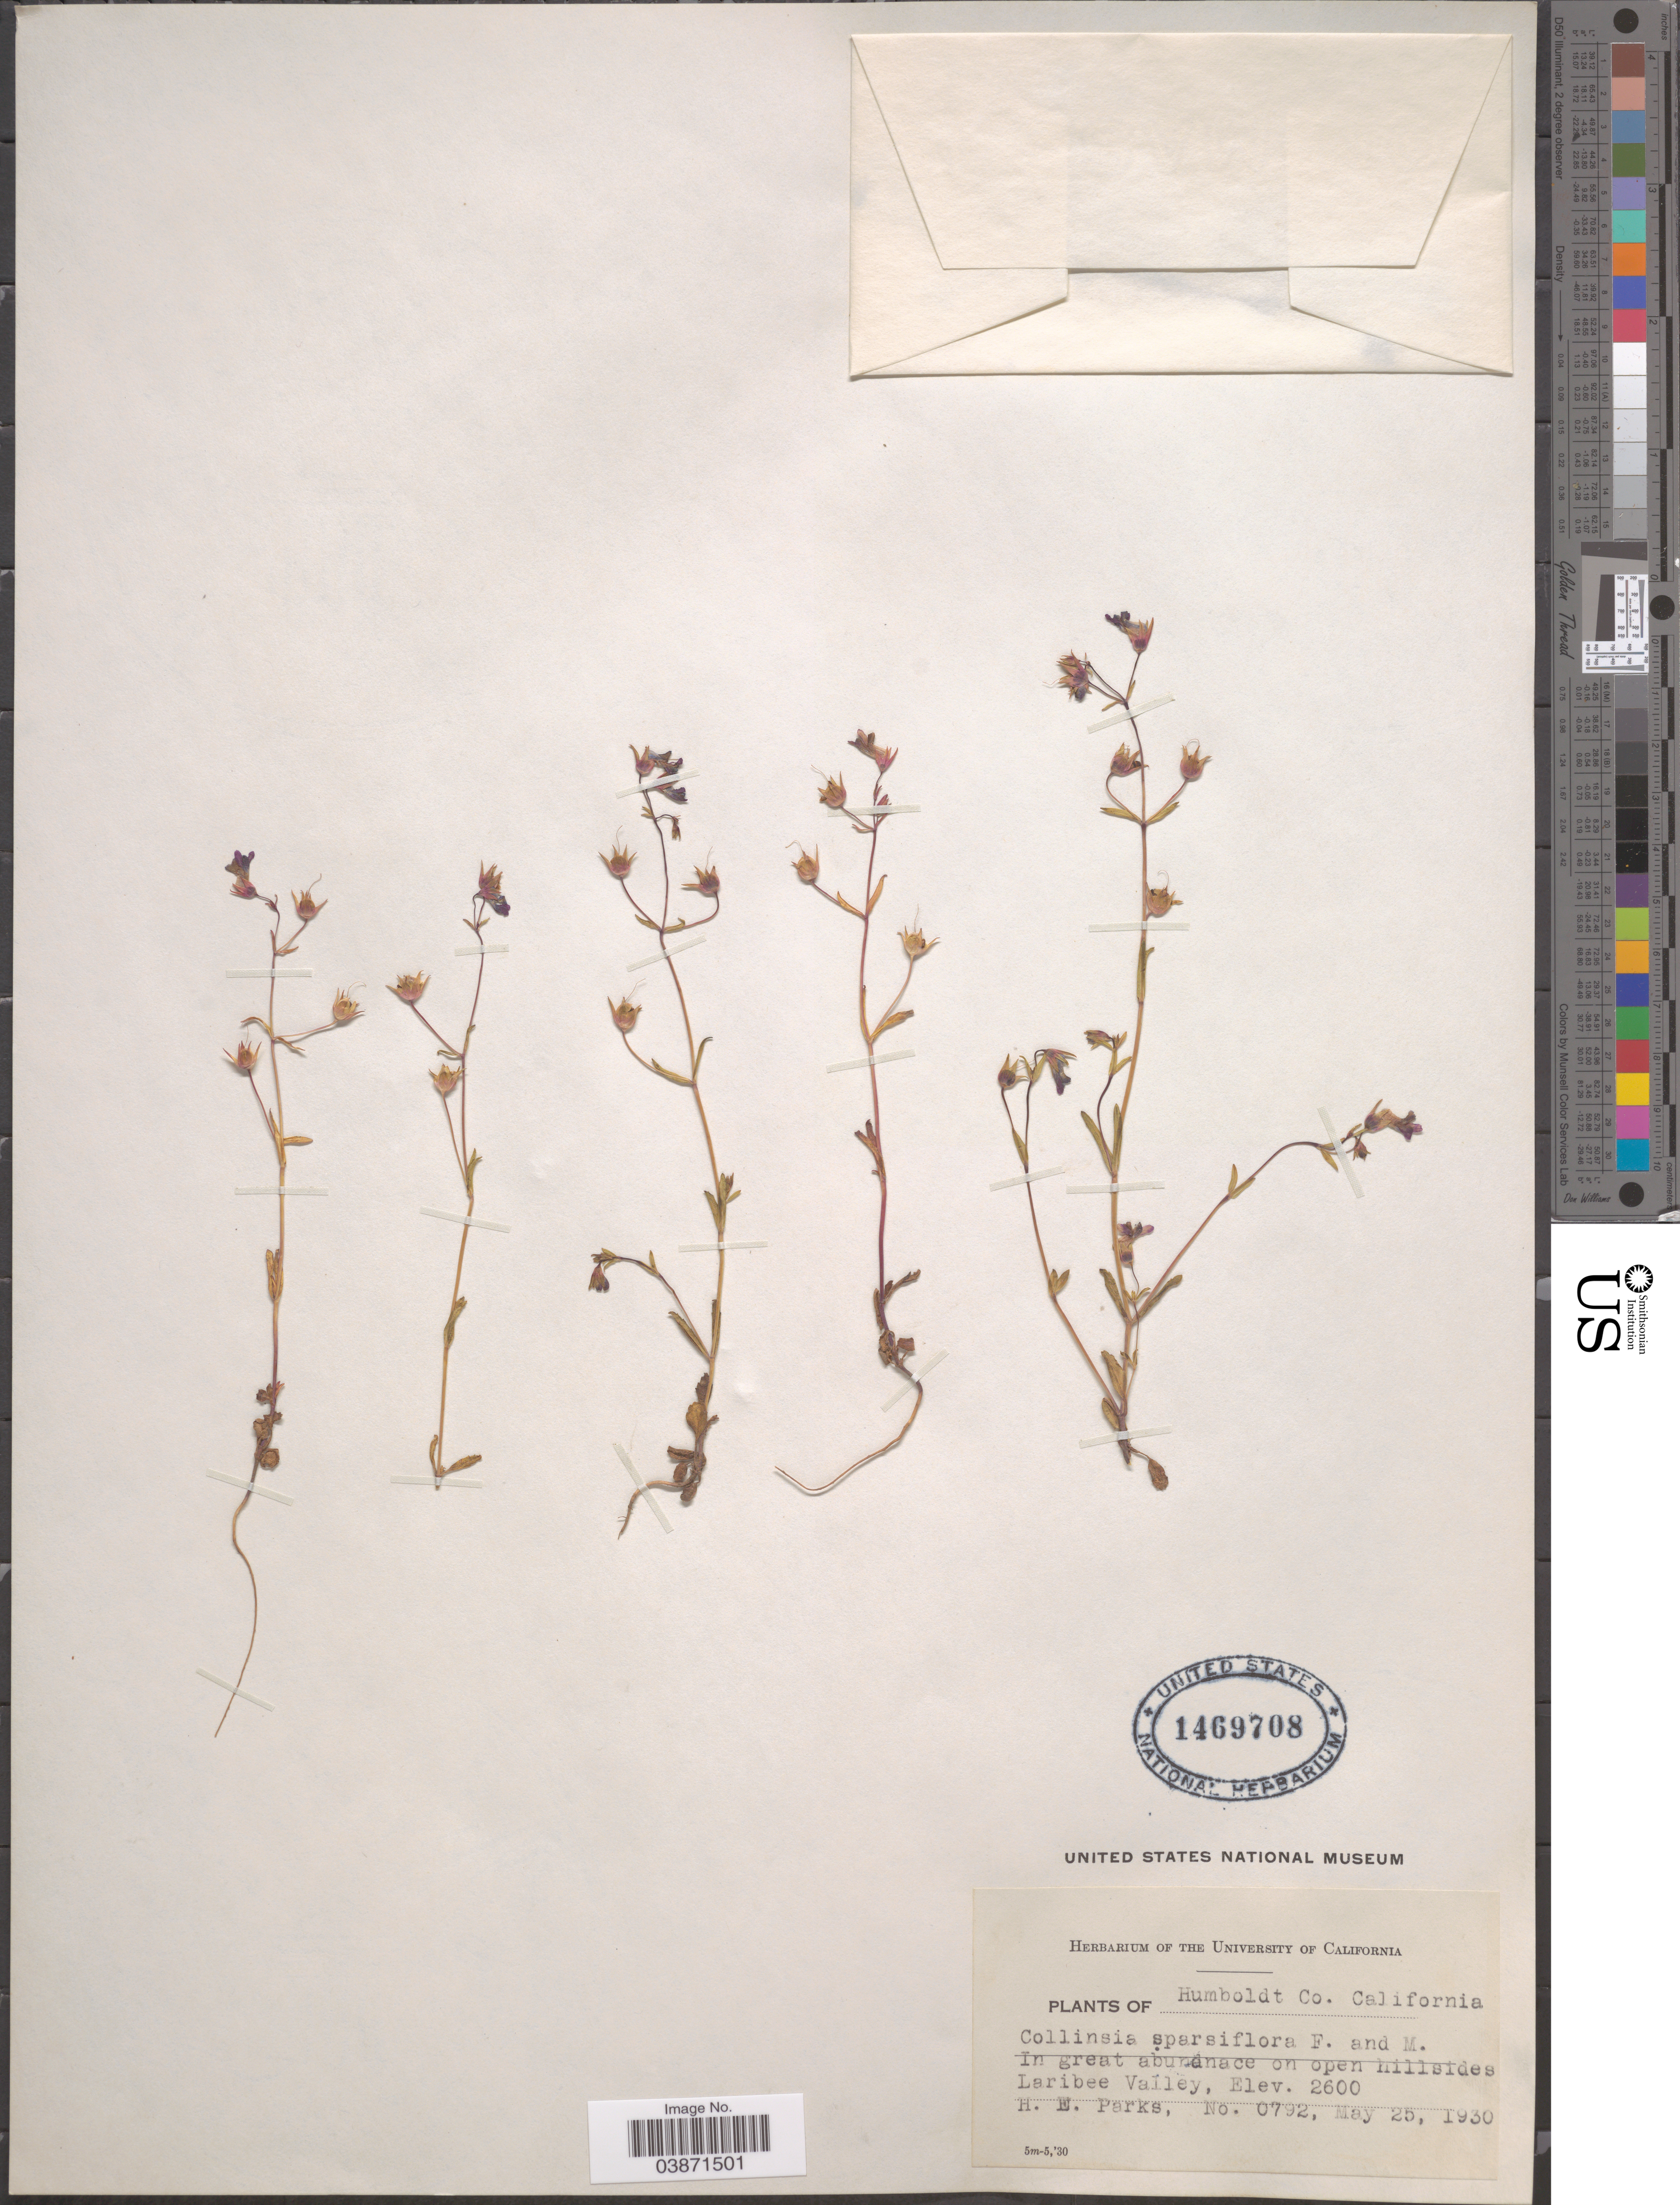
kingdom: Plantae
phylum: Tracheophyta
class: Magnoliopsida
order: Lamiales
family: Plantaginaceae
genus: Collinsia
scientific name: Collinsia sparsiflora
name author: Fisch. & C.A. Mey.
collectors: H. E. Parks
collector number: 0792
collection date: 1930-05-25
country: United States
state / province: California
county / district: Humboldt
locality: Humboldt Co. On open hillsides Laribee Valley.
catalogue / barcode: US 1469708